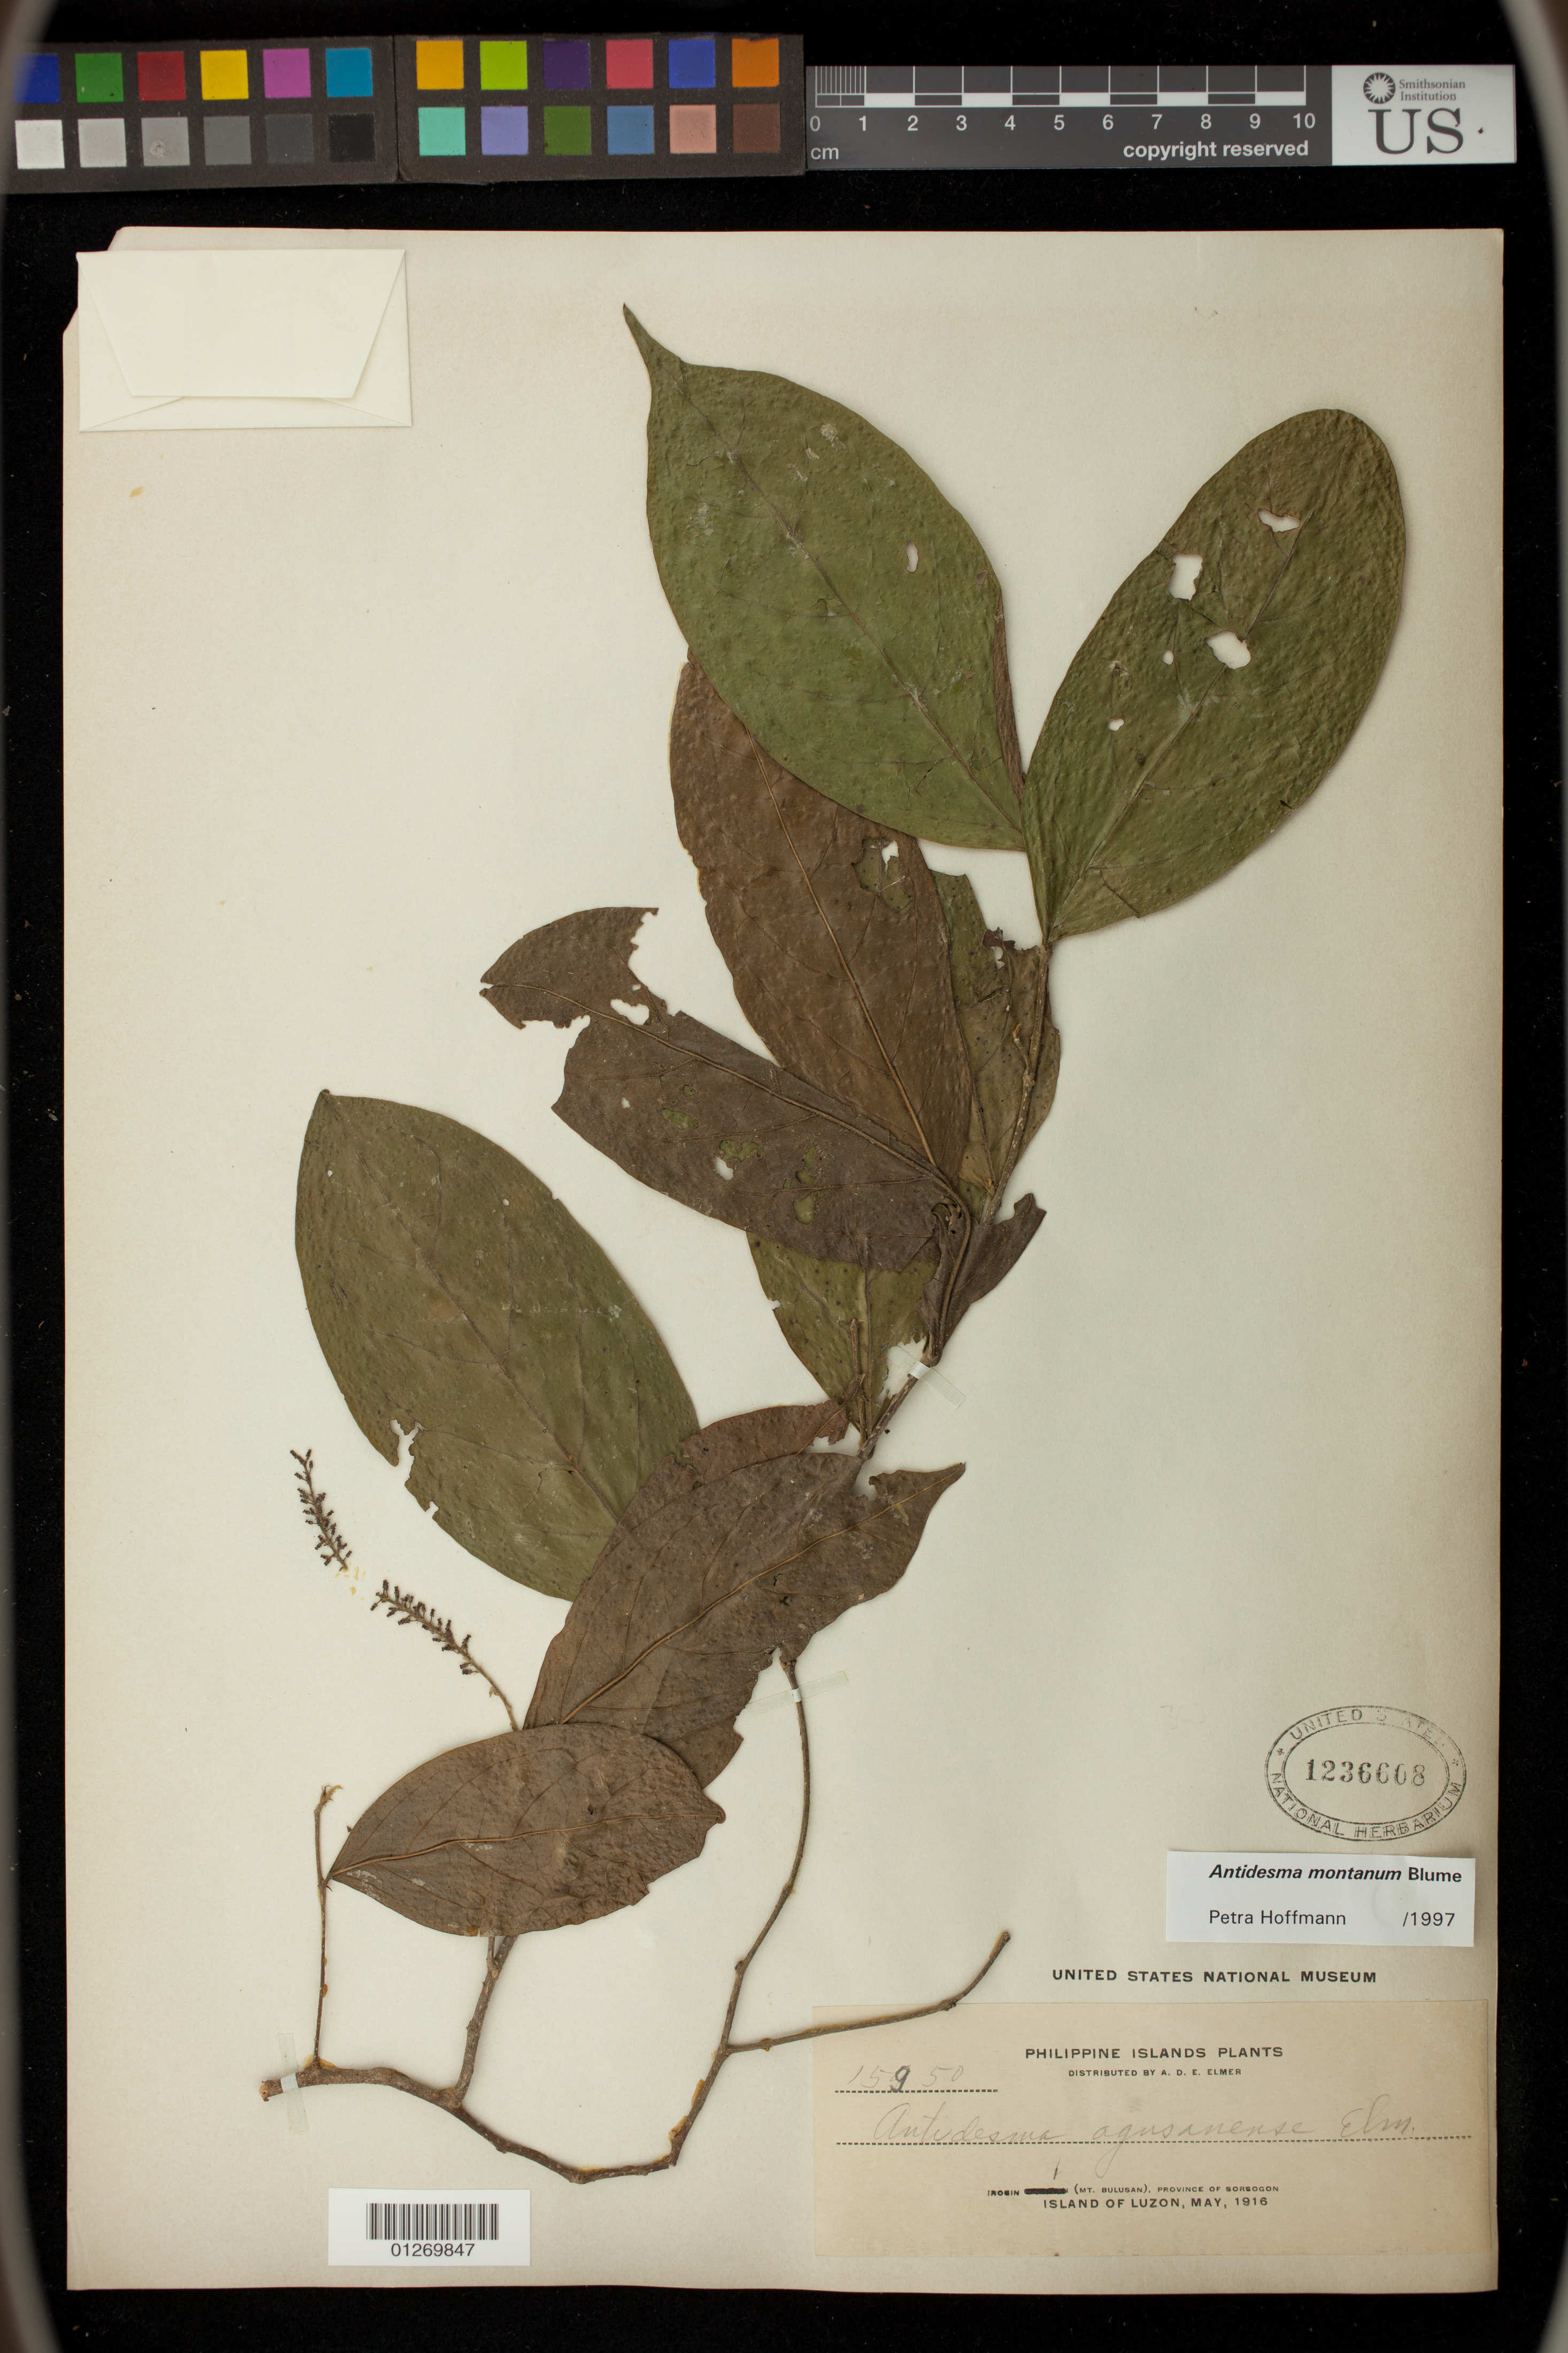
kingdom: Plantae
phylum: Tracheophyta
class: Magnoliopsida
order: Malpighiales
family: Phyllanthaceae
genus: Antidesma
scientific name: Antidesma montanum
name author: Blume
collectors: A. D. E. Elmer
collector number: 15950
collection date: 1916-05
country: Philippines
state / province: Bicol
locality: Irosin (Mt. Bulusan), Province of Sorsogon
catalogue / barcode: US 1236608